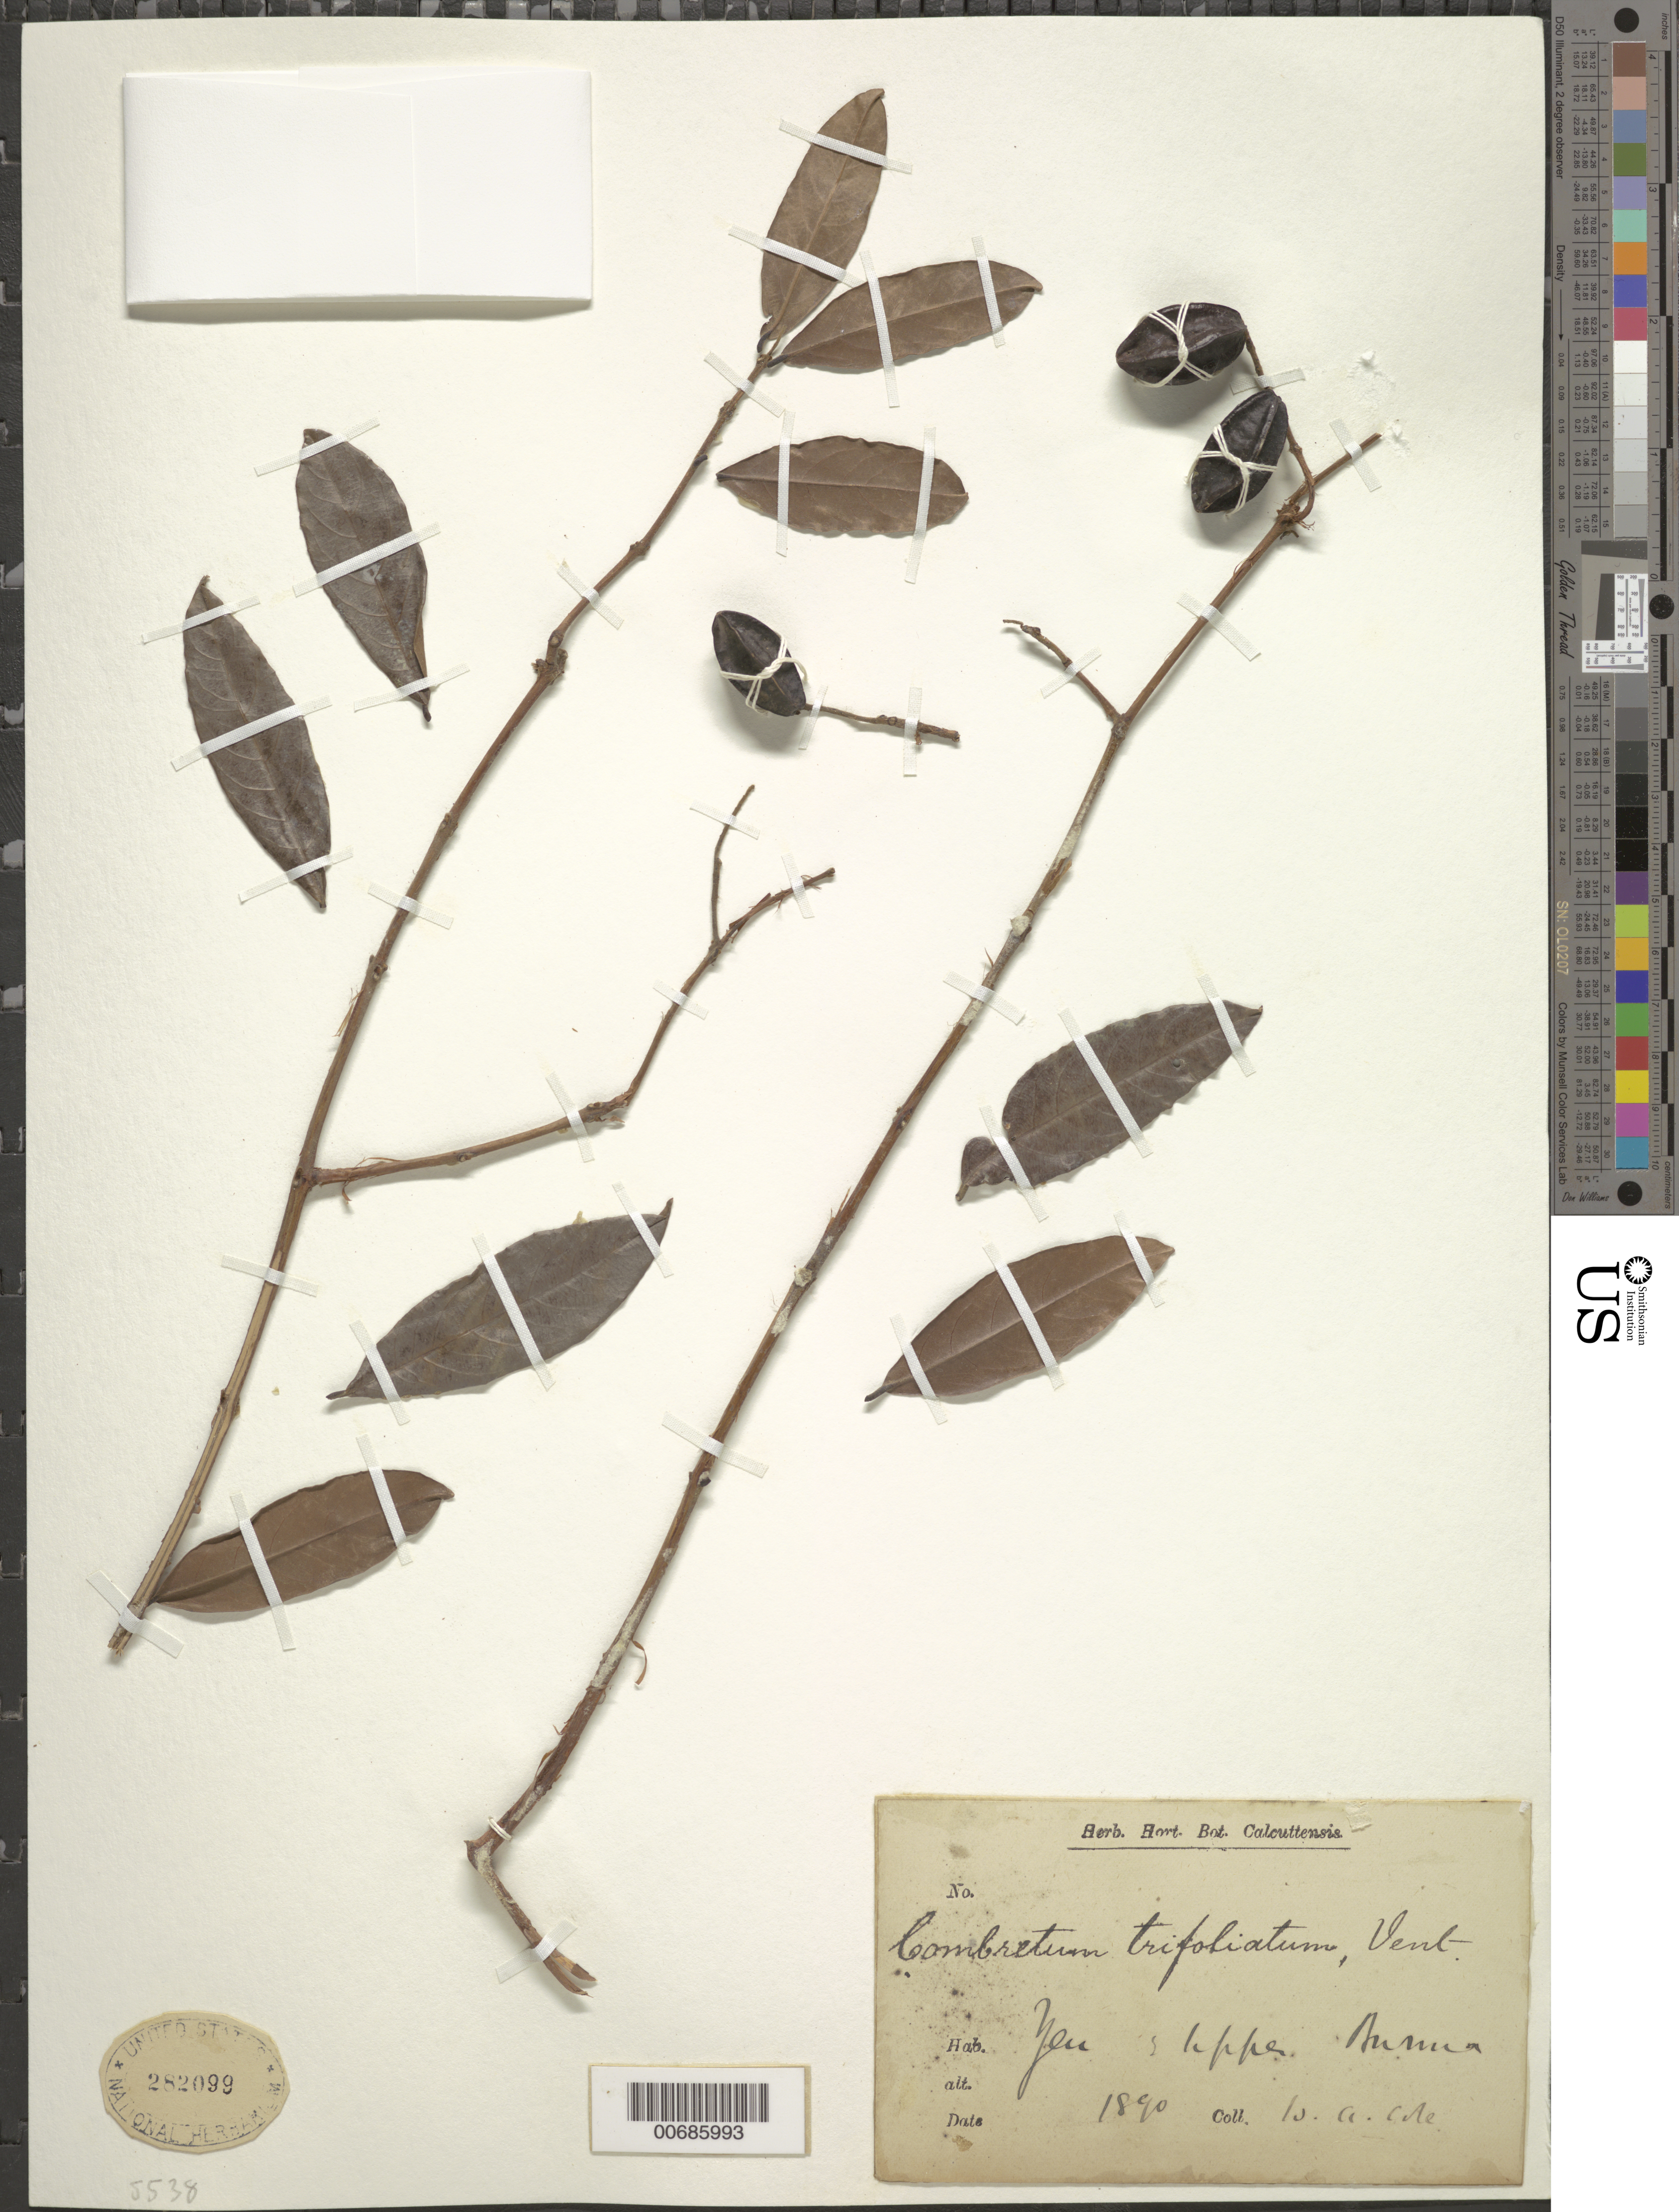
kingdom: Plantae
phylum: Tracheophyta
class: Magnoliopsida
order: Myrtales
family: Combretaceae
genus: Combretum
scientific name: Combretum trifoliatum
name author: Vent.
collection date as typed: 1890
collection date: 1890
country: Myanmar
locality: Upper Burma, Yeu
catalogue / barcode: US 282099